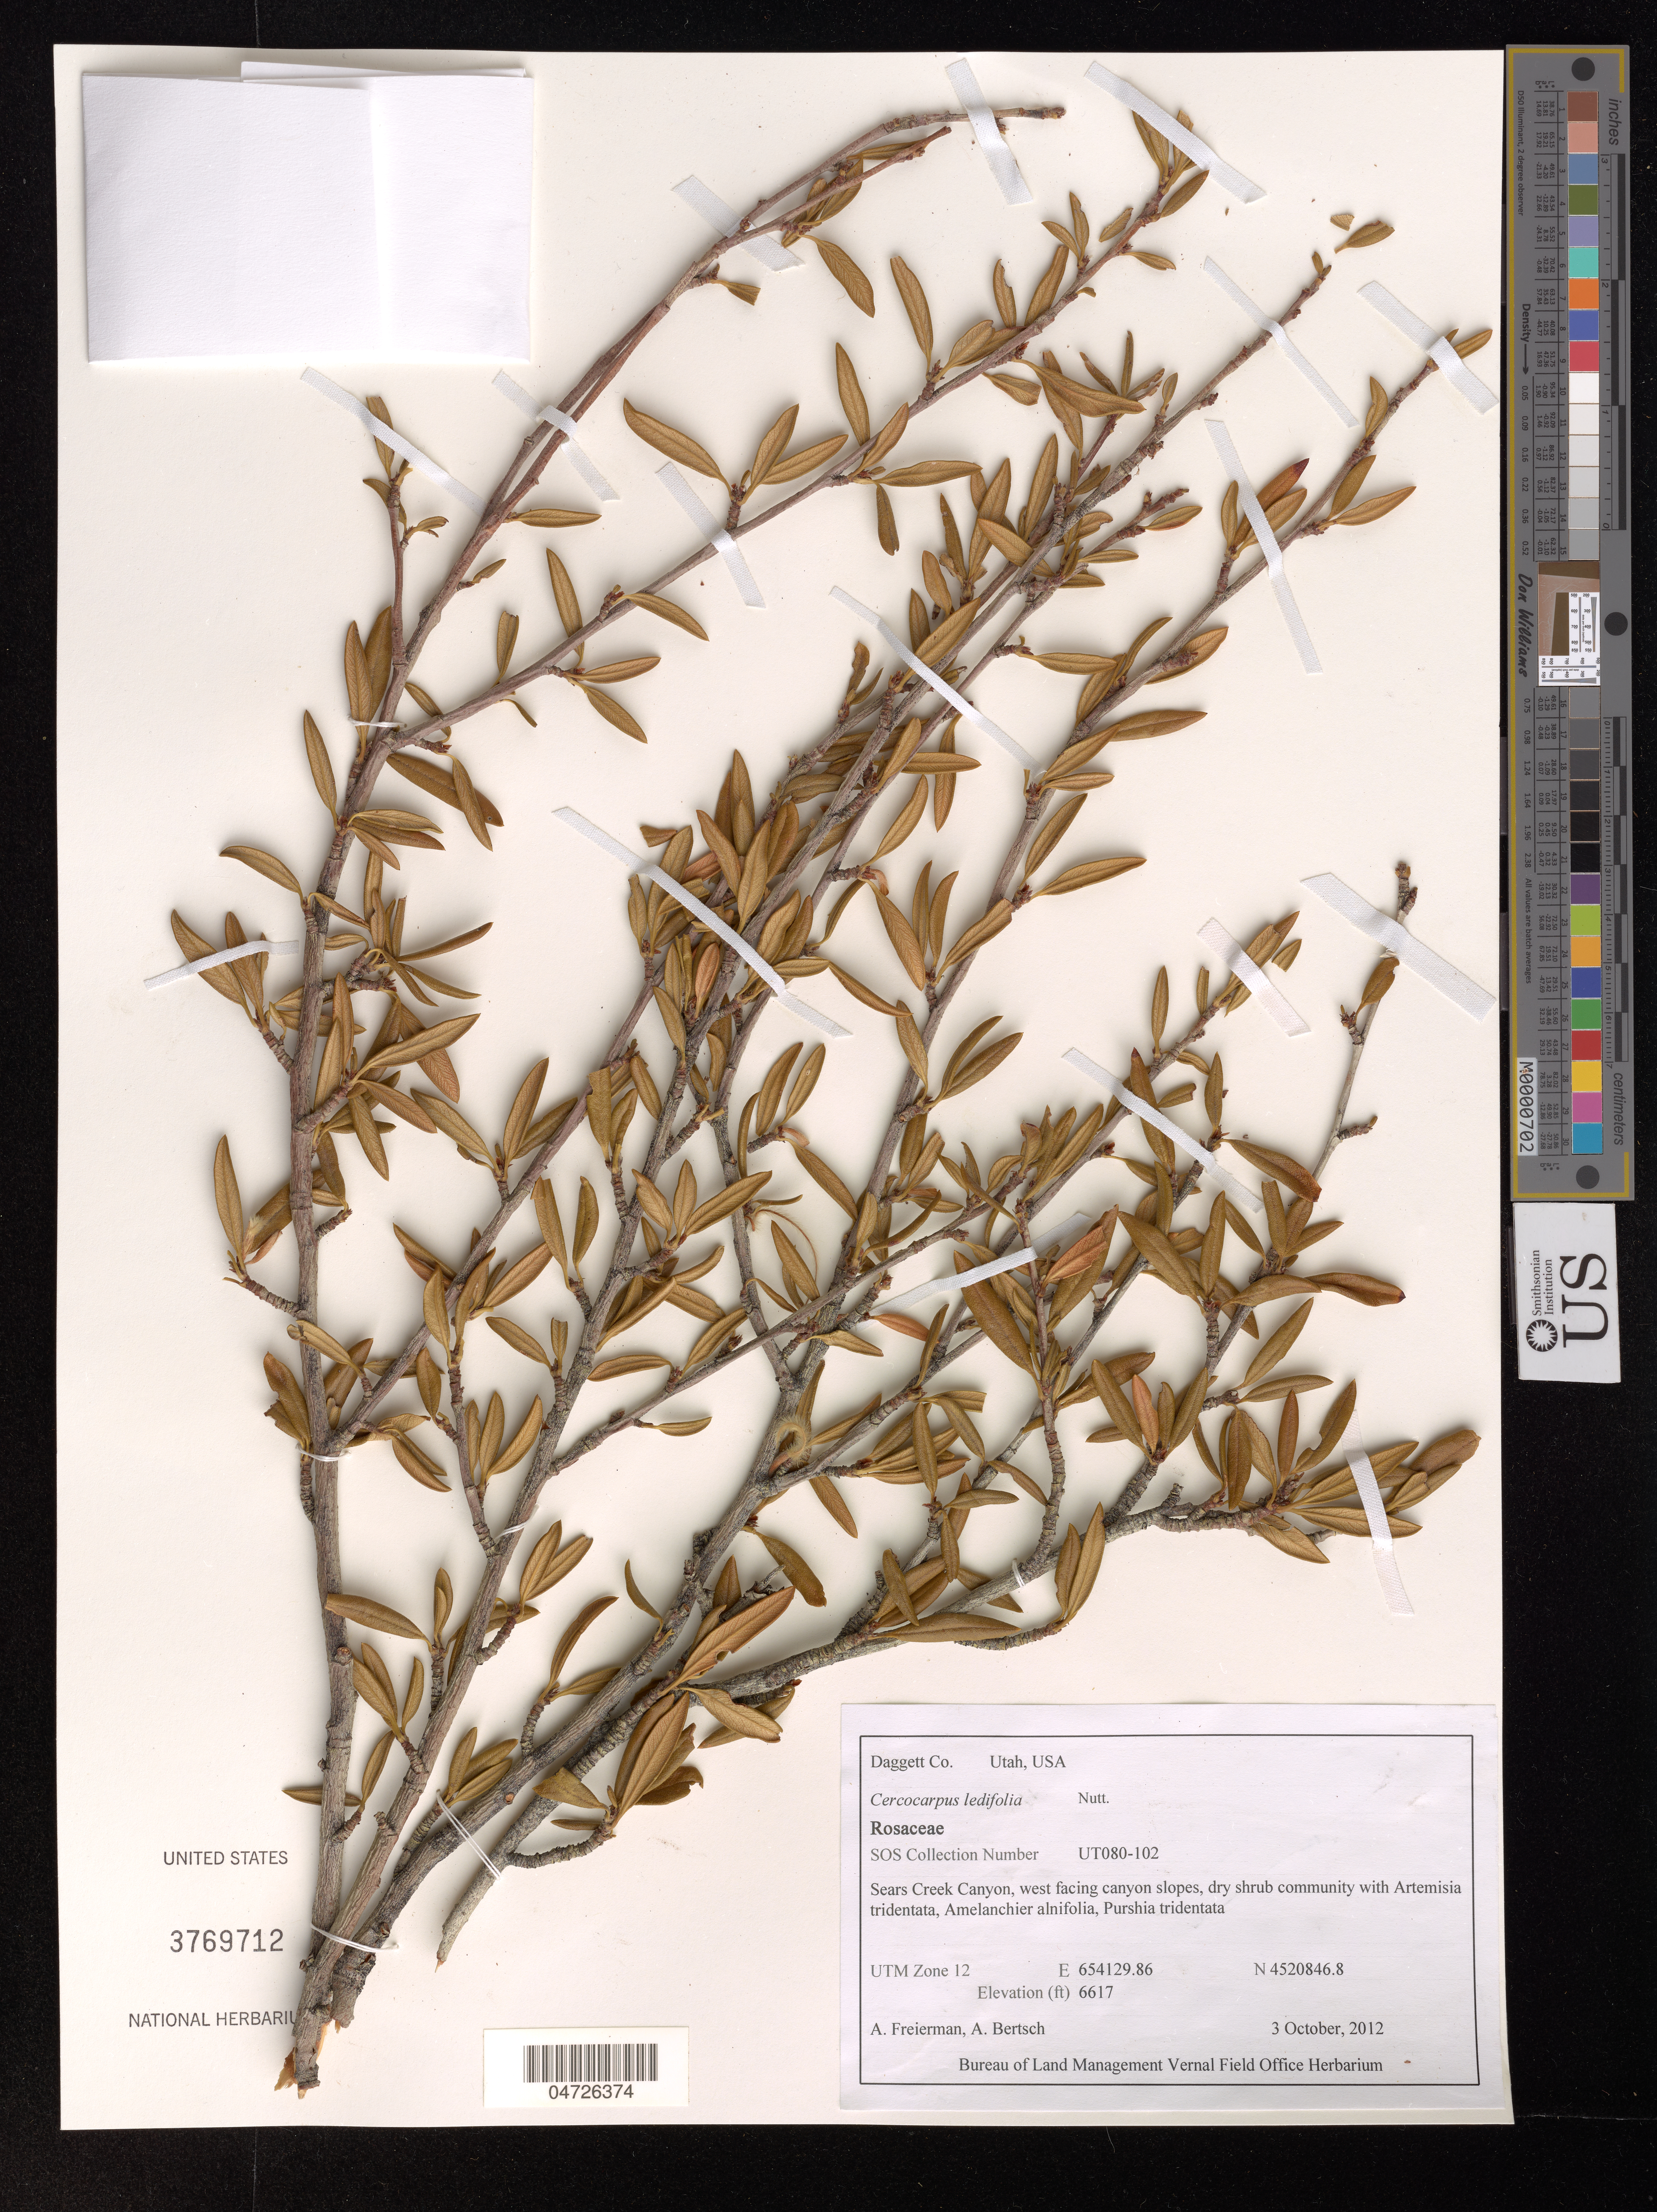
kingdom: Plantae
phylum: Tracheophyta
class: Magnoliopsida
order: Rosales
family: Rosaceae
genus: Cercocarpus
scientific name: Cercocarpus ledifolius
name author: Nutt.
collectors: A. Freierman & A. Bertsch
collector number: UT080-102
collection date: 2012-10-03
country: United States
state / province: Utah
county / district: Daggett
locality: Daggett Co. Sears Creek Canyon, west facing canyon slopes. UTM Zone 12.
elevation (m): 2017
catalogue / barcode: US 3769712